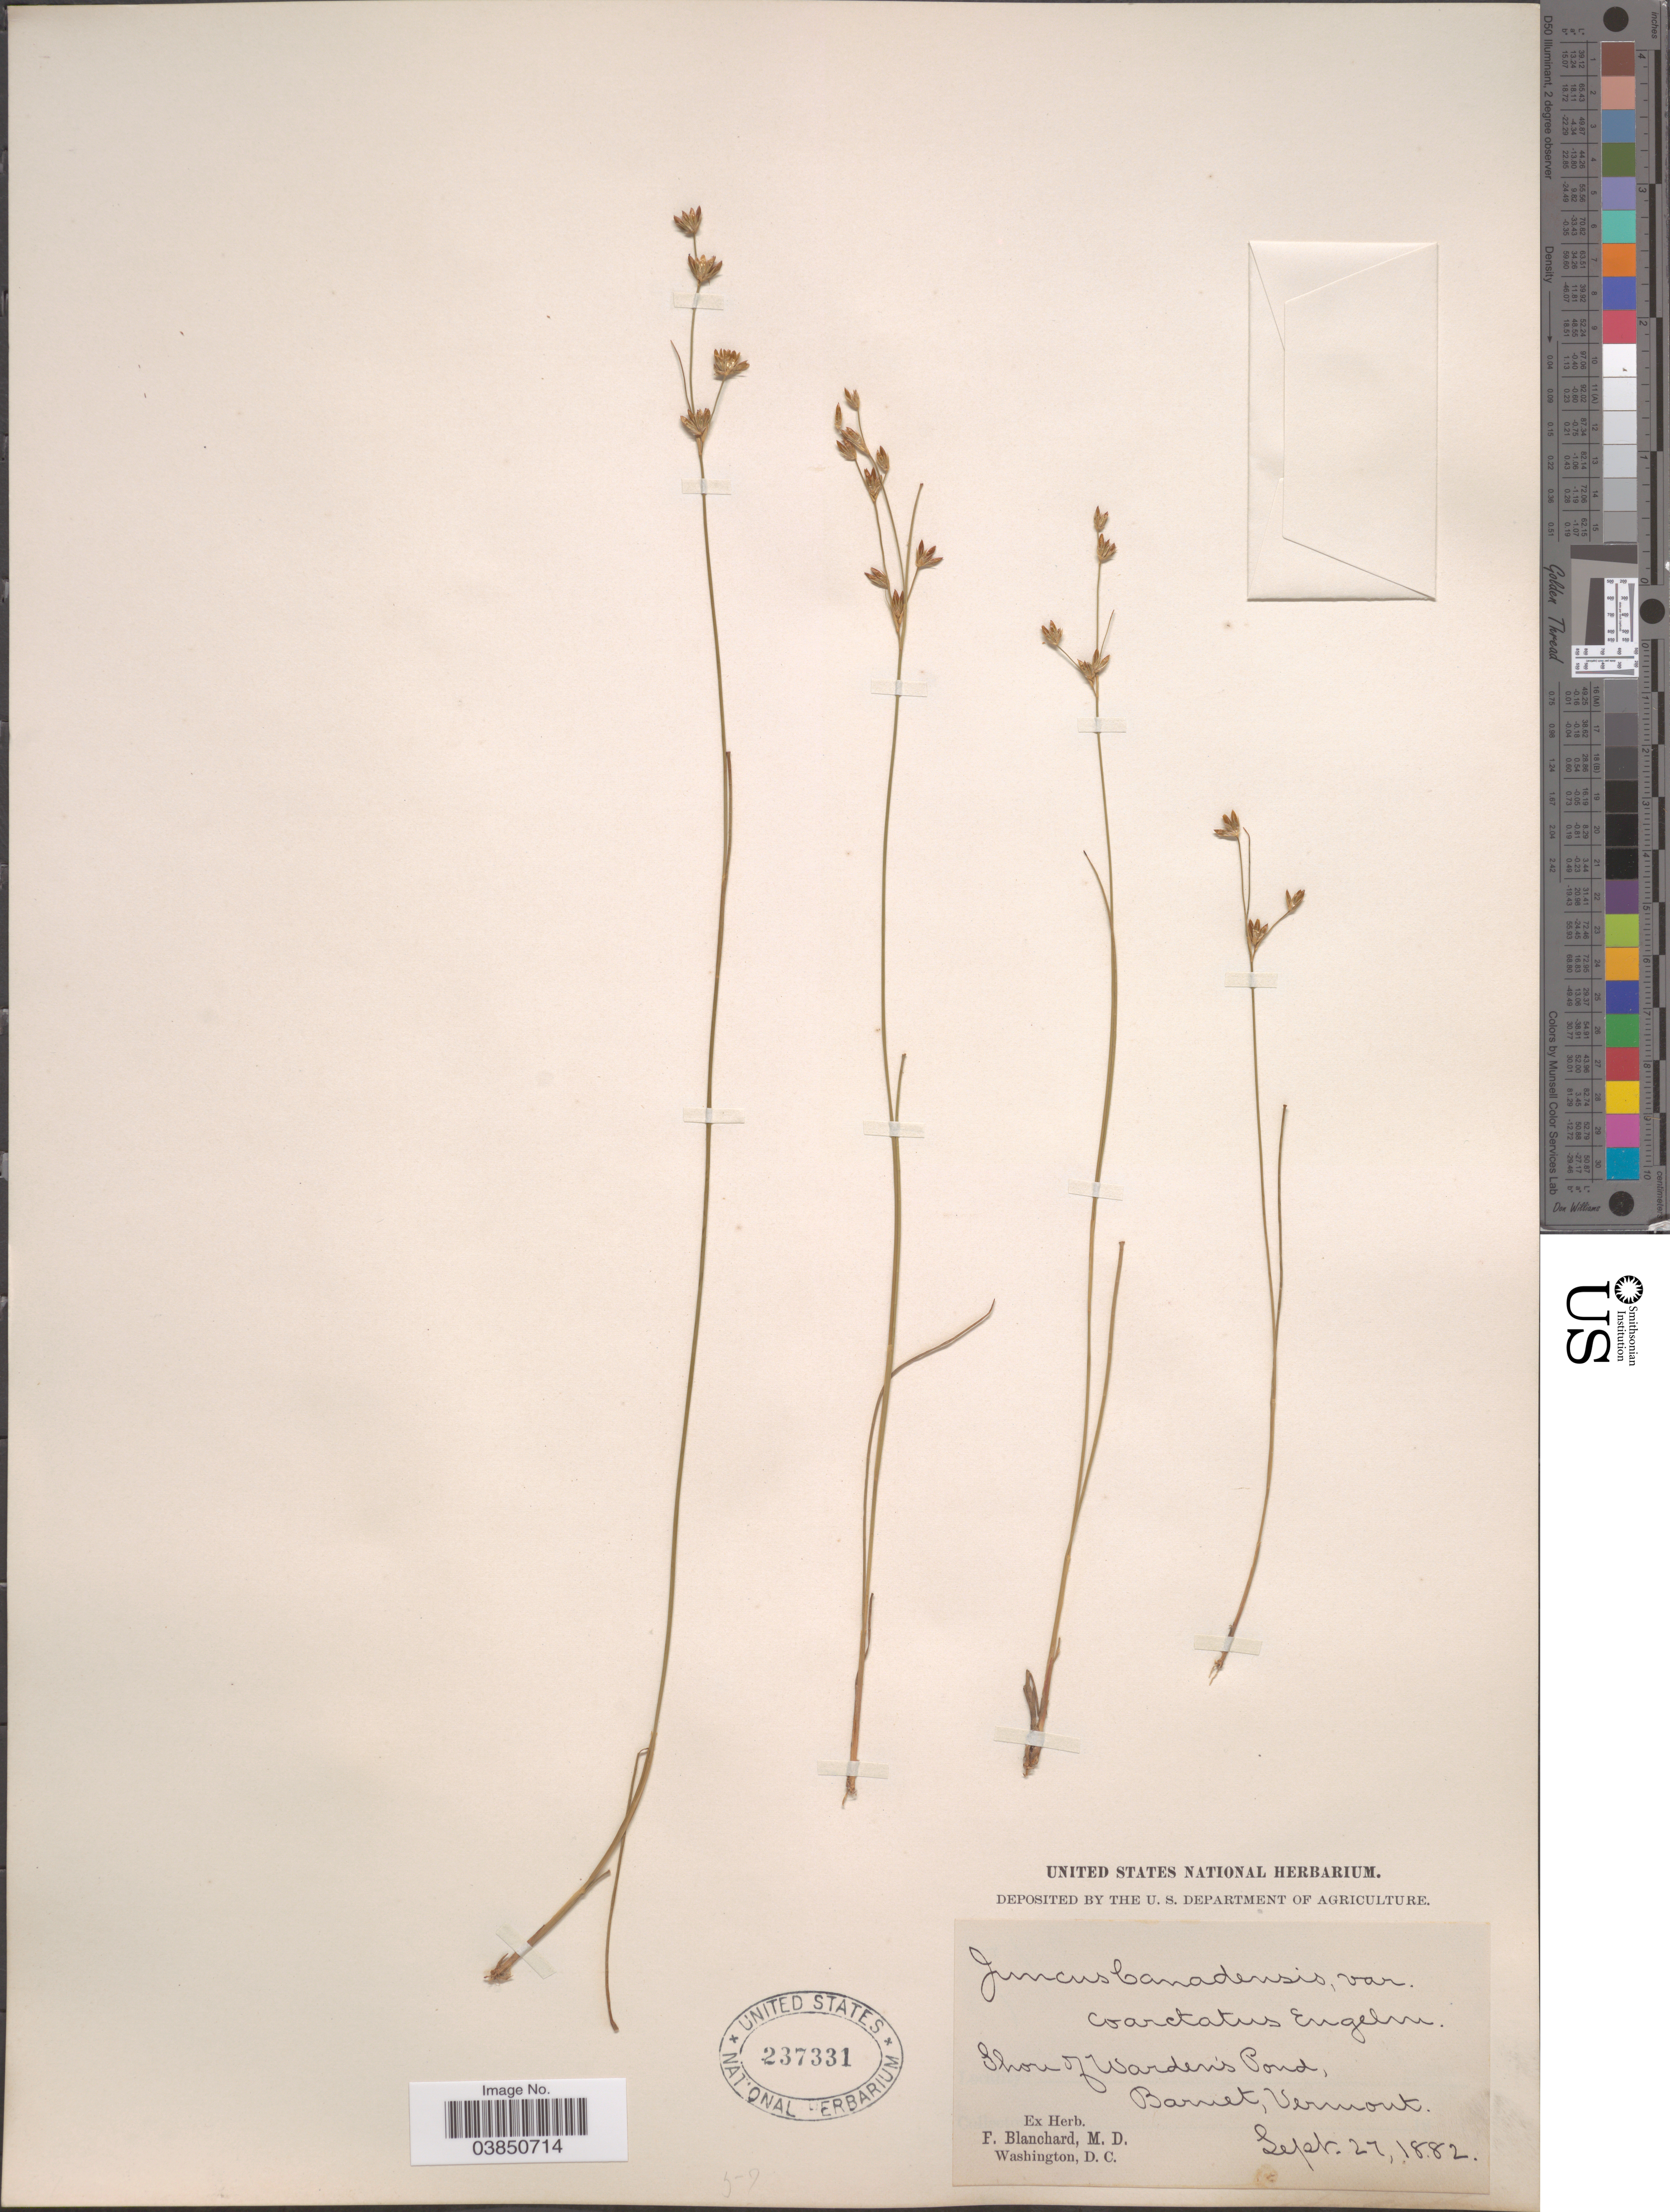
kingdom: Plantae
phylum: Tracheophyta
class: Liliopsida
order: Poales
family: Juncaceae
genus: Juncus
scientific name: Juncus brevicaudatus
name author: (Engelm.) Fernald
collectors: ex herb. F. Blanchard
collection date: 1882-09-27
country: United States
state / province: Vermont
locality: Shore of Warden's Pond, Barnet.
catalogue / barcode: US 237331